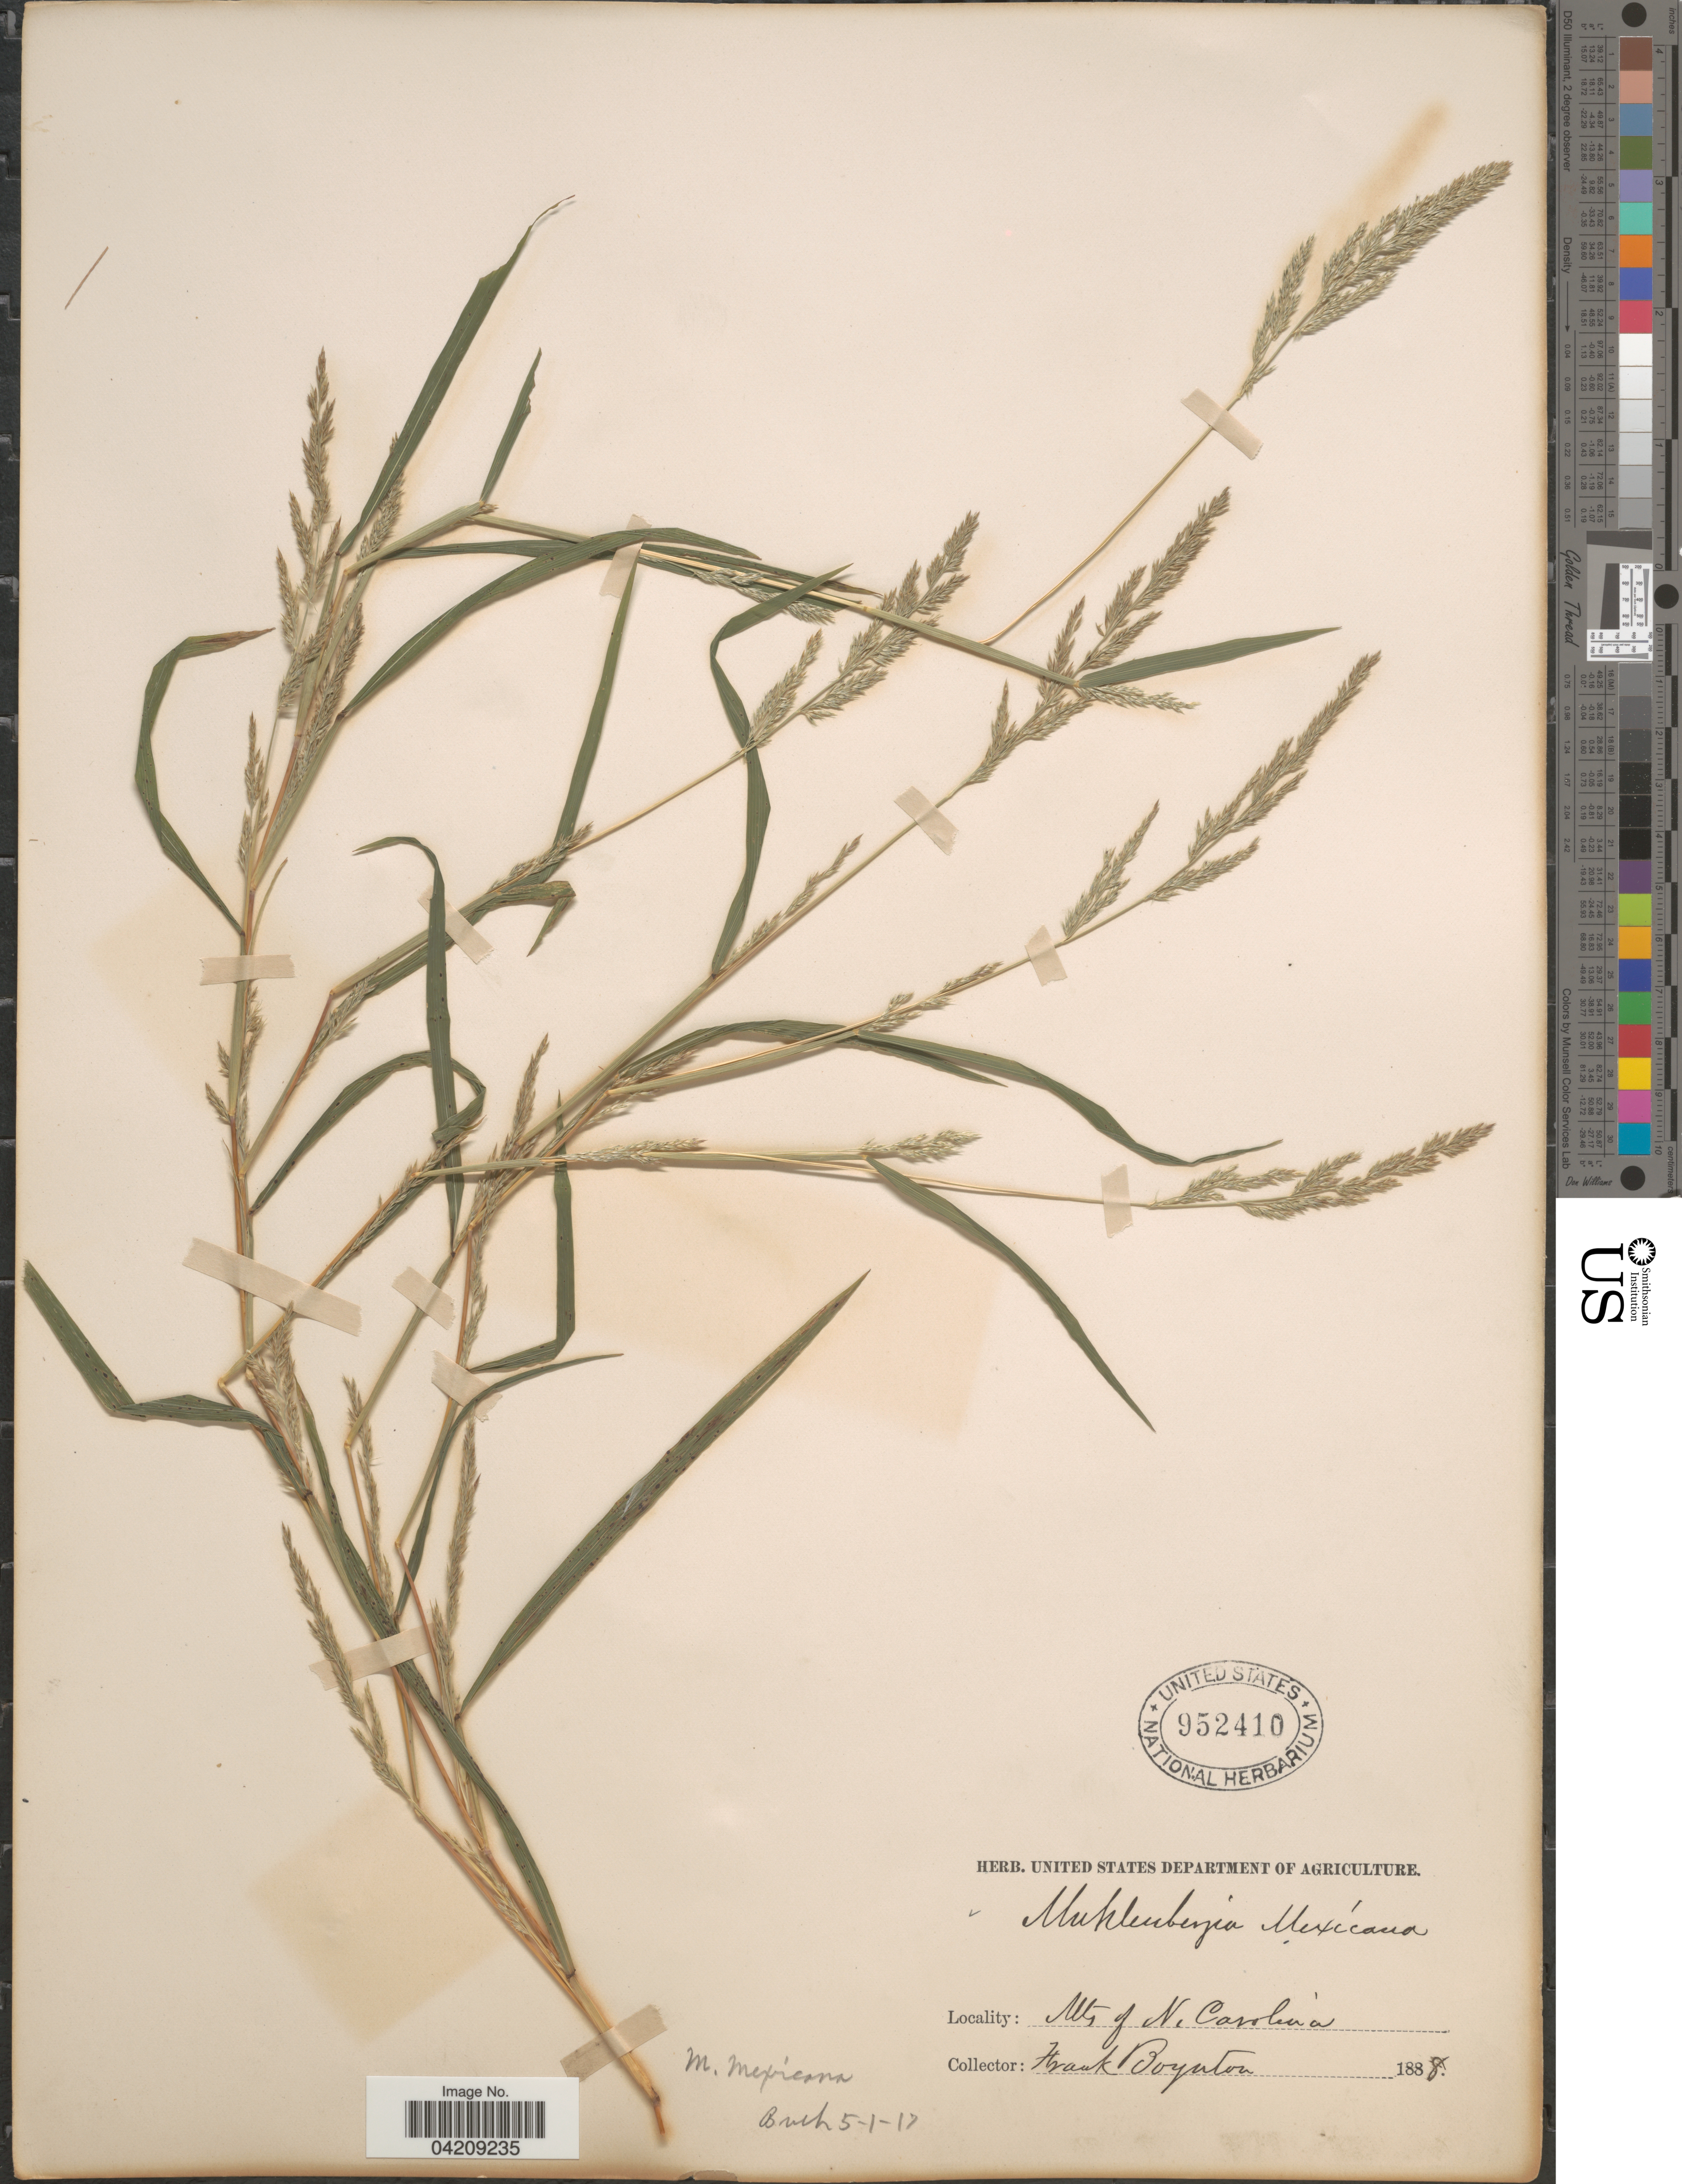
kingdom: Plantae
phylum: Tracheophyta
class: Liliopsida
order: Poales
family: Poaceae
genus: Muhlenbergia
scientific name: Muhlenbergia frondosa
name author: (Poir.) Fernald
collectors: F. Boynton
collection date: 1888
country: United States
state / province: North Carolina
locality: Mts of N. Carolina.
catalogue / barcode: US 952410